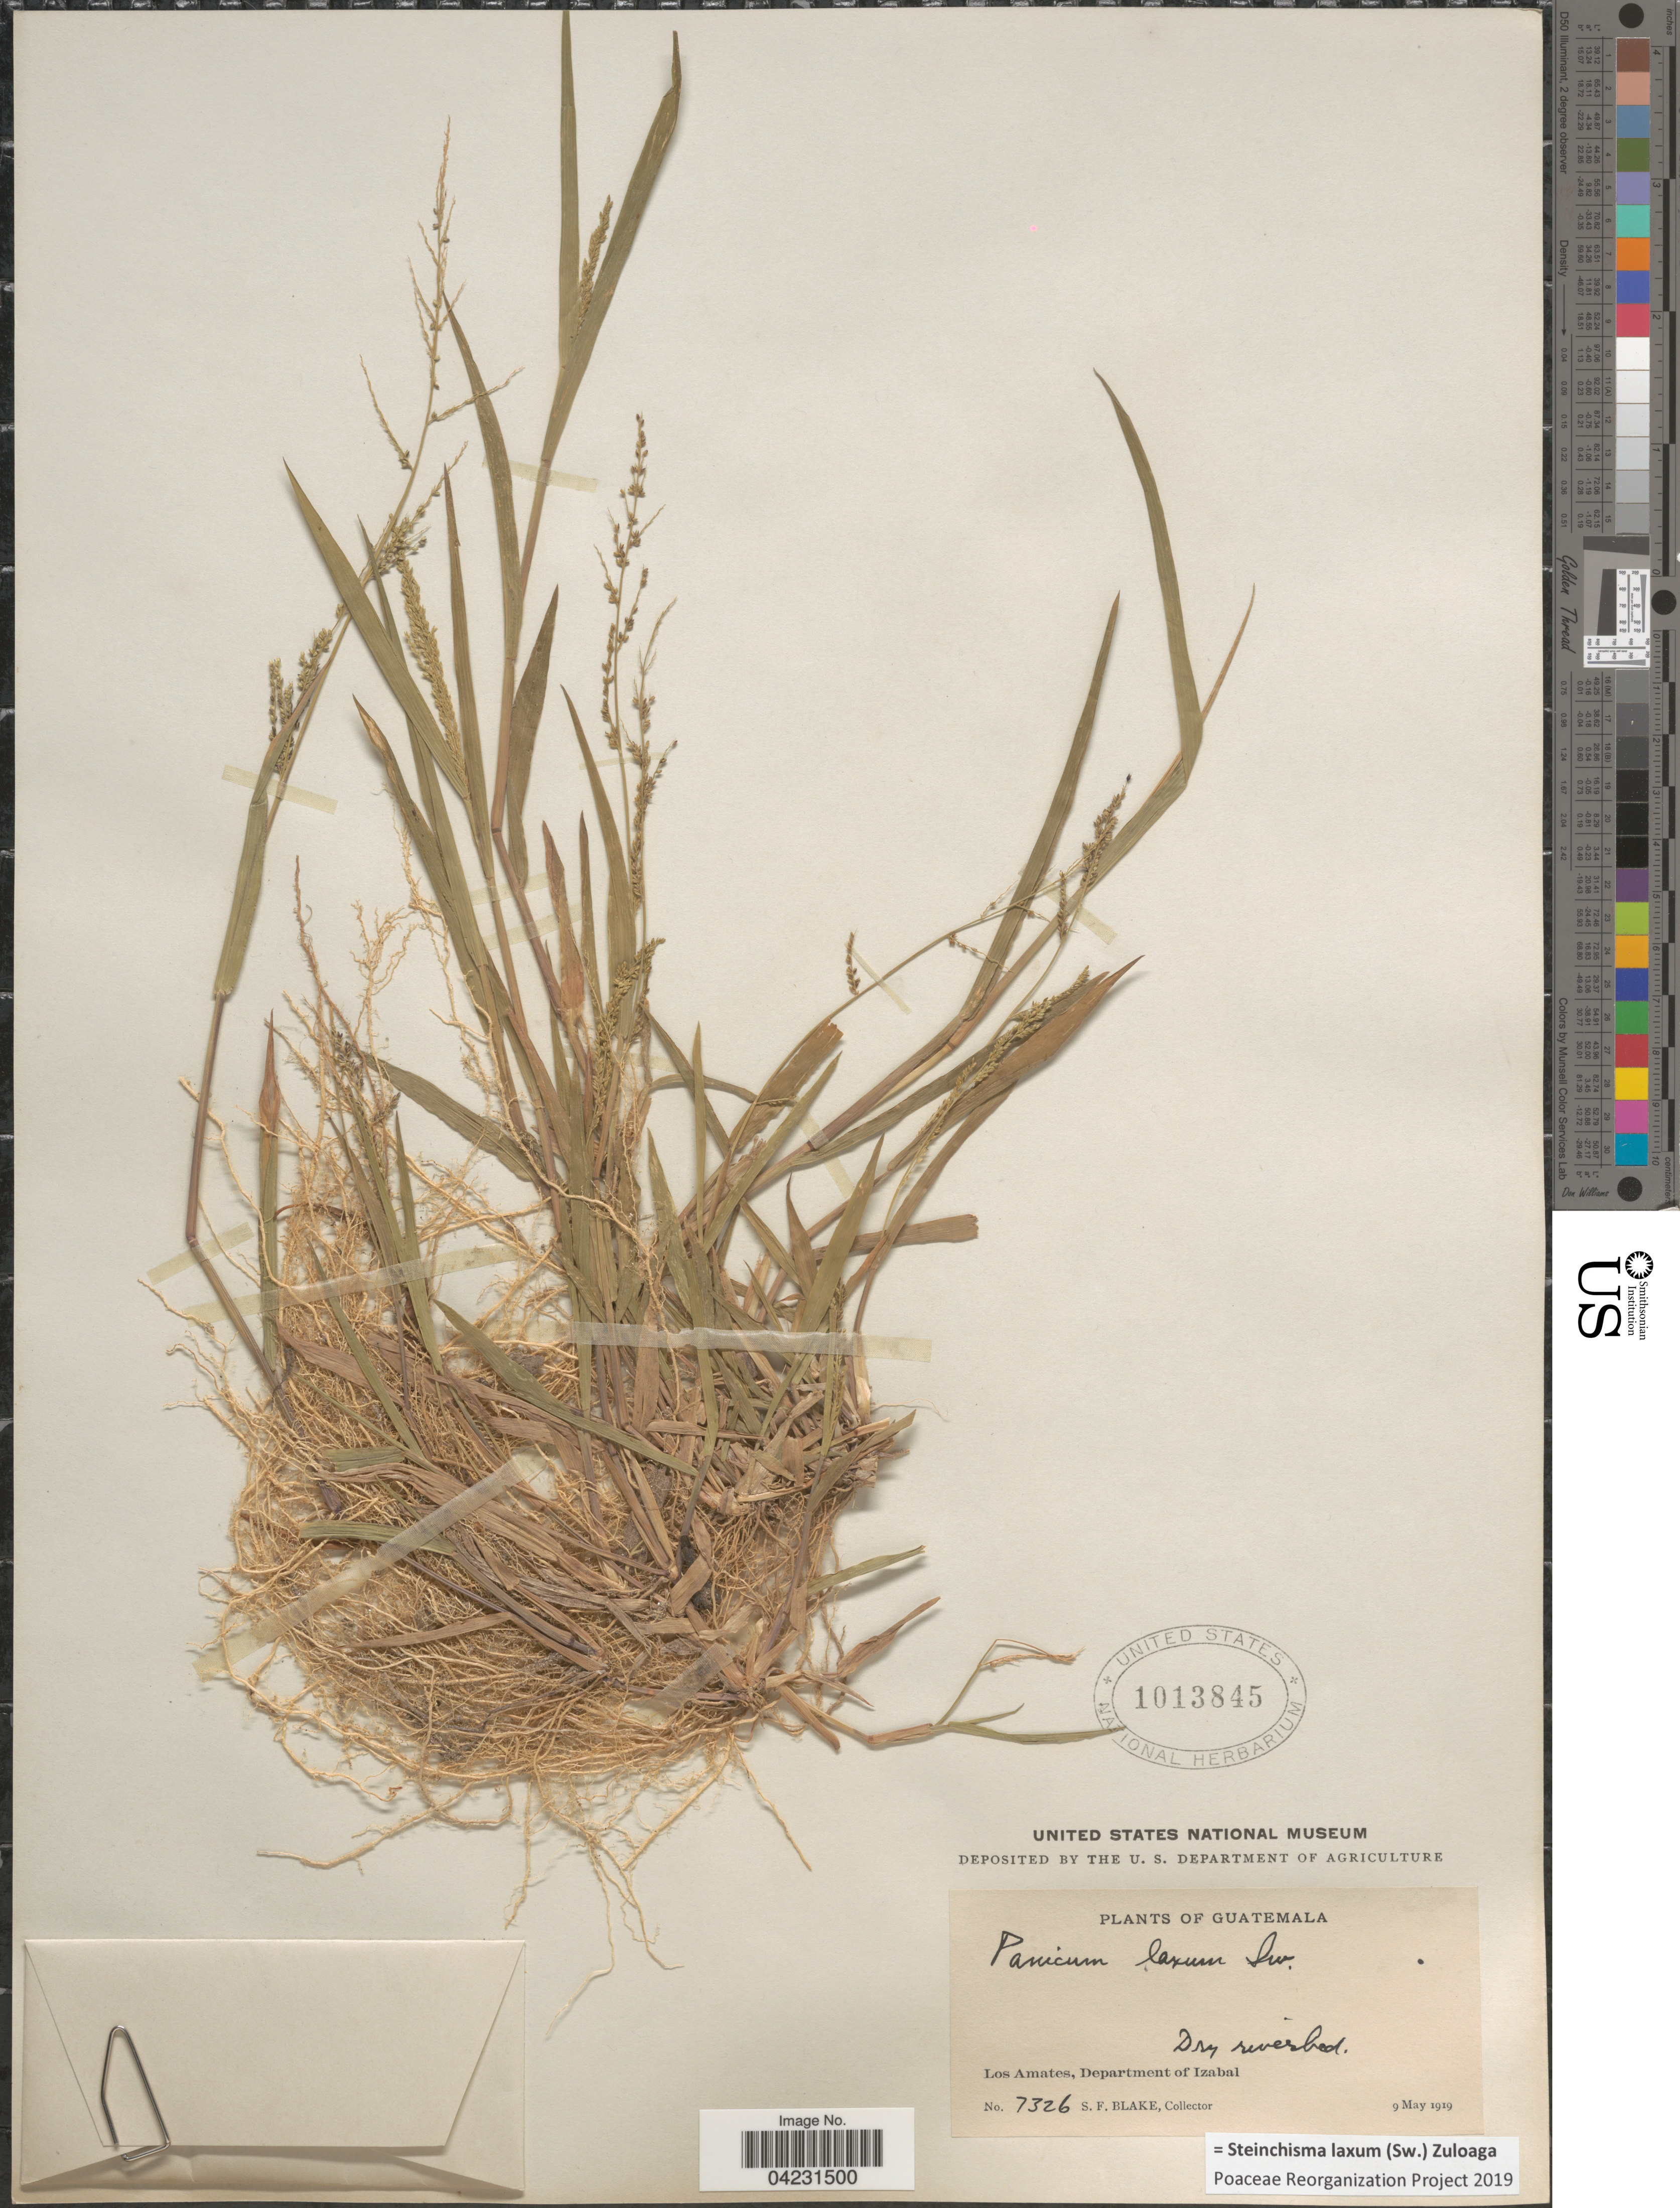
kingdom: Plantae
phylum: Tracheophyta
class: Liliopsida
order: Poales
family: Poaceae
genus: Steinchisma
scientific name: Steinchisma laxum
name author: (Sw.) Zuloaga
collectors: S. Blake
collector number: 7326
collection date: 1919-05-09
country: Guatemala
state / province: Izabal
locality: Los Amates, Department of Izabal.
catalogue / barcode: US 1013845